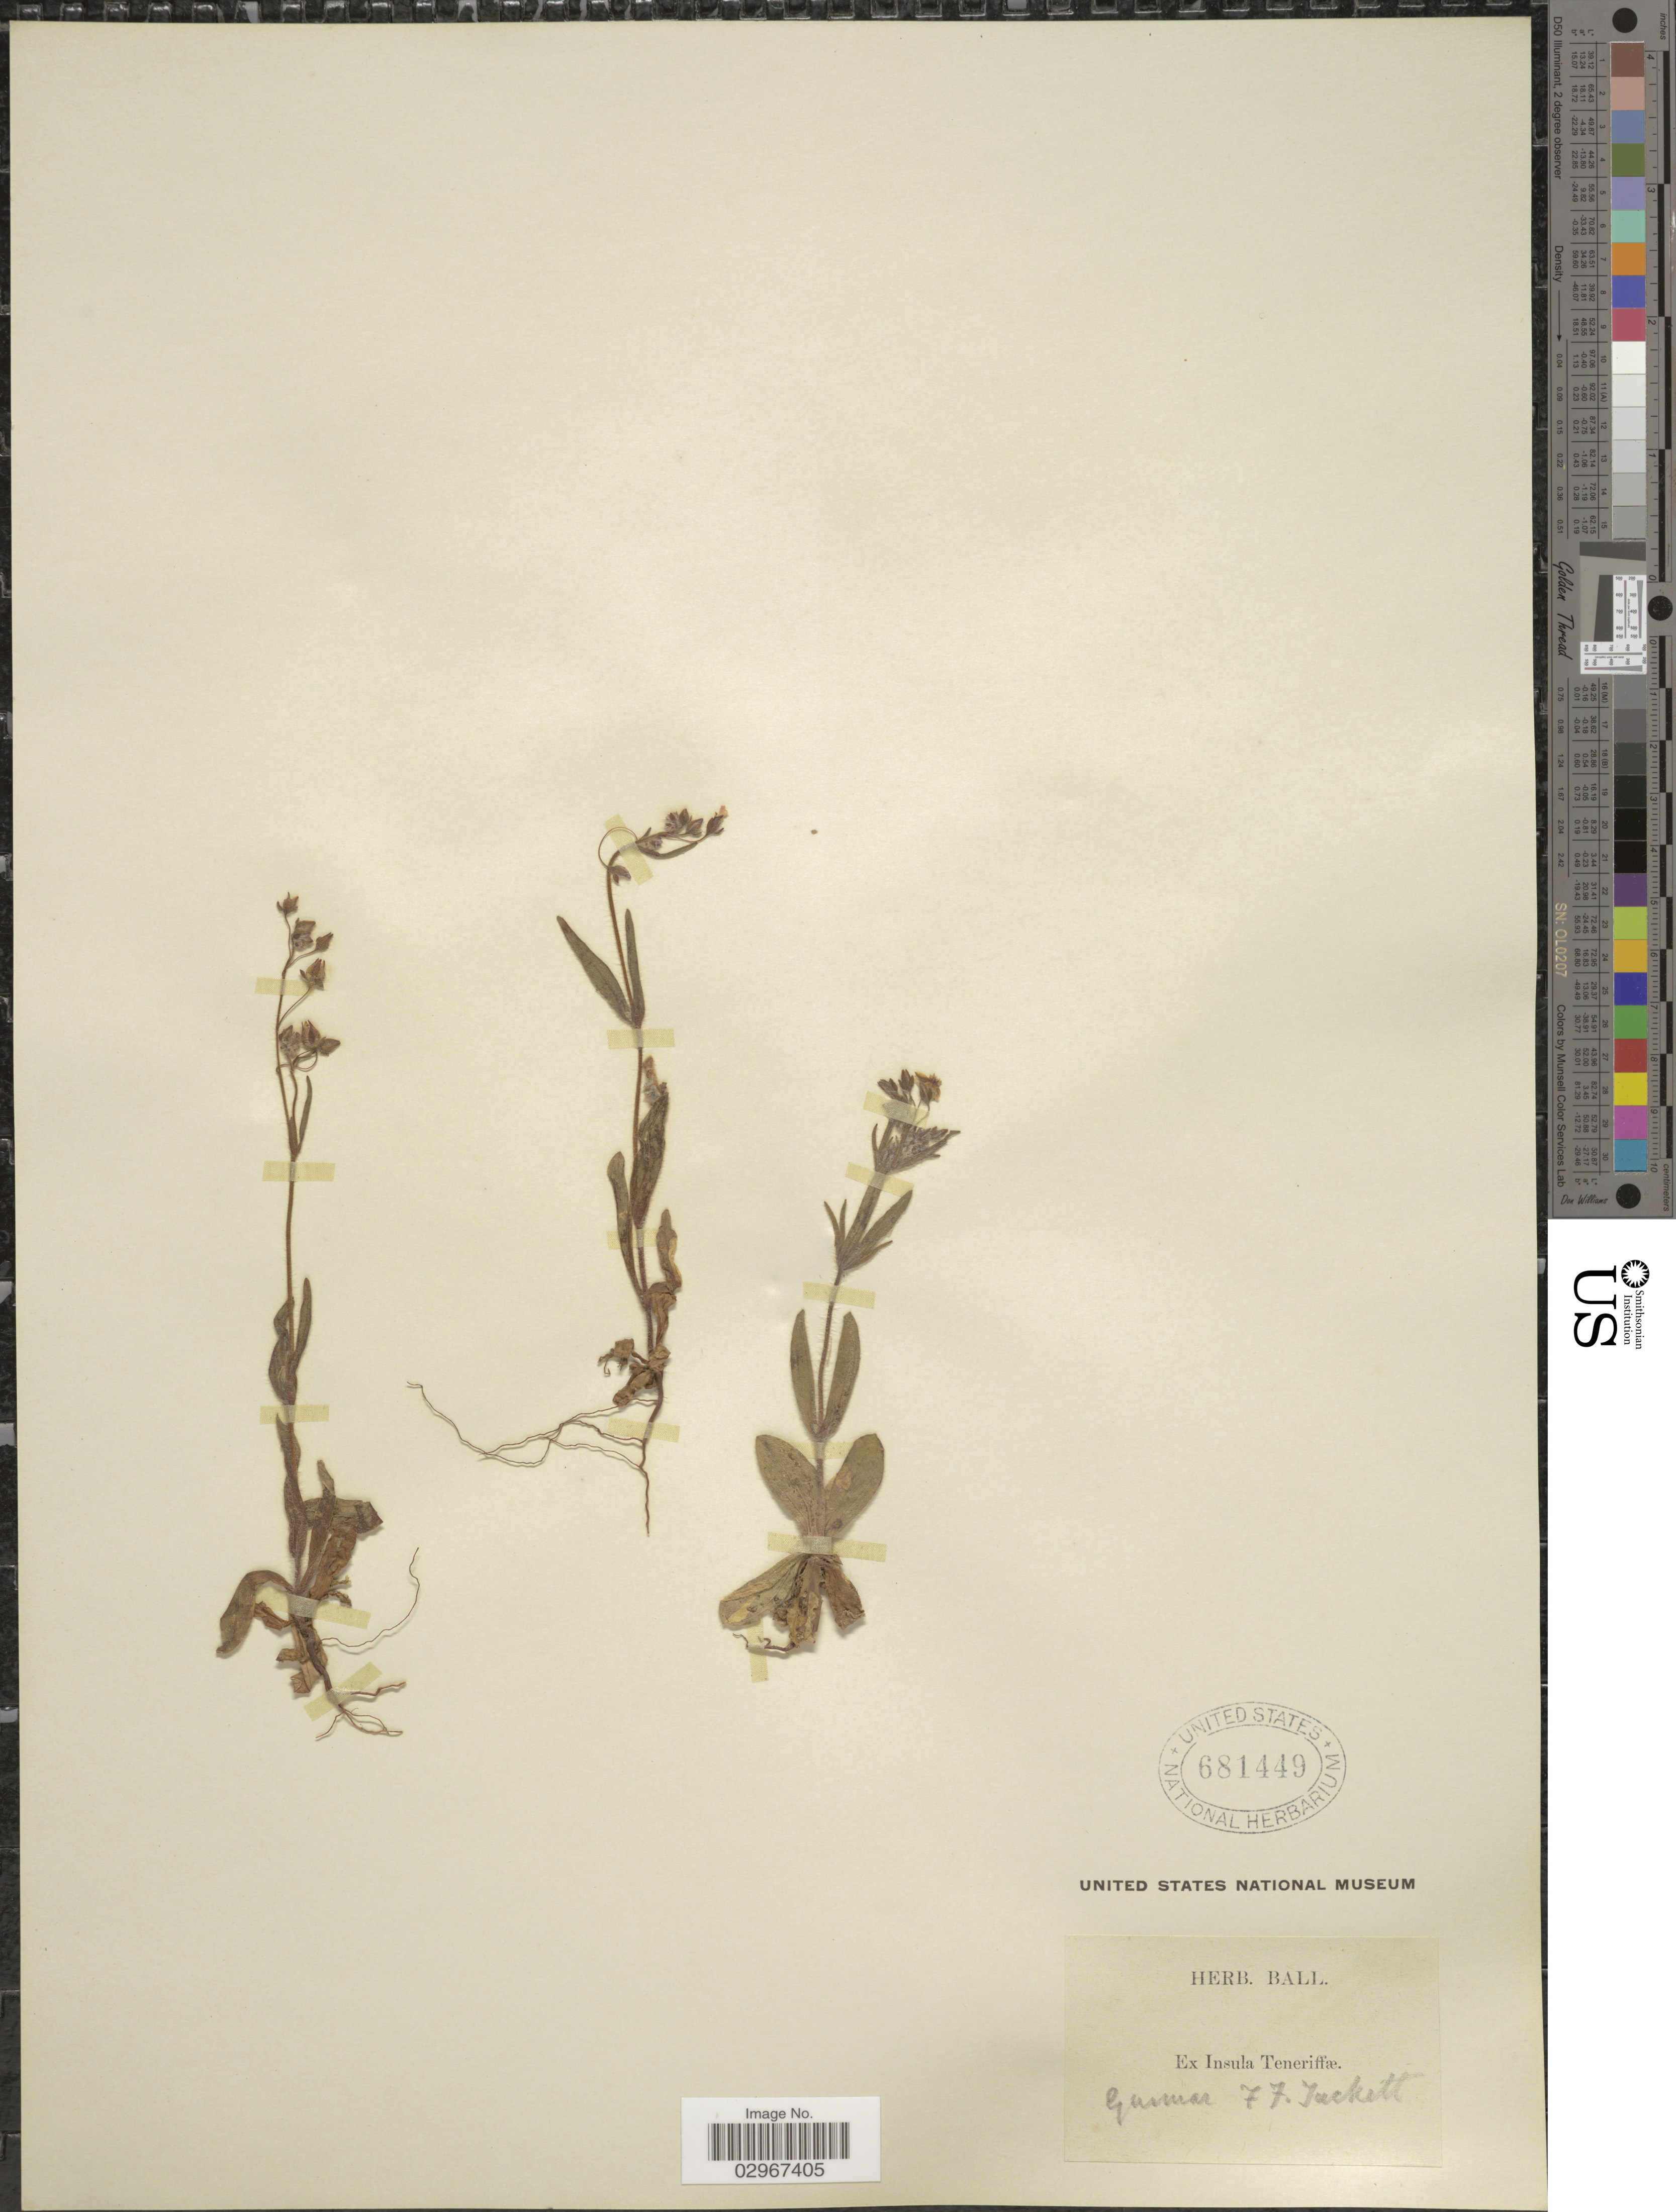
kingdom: Plantae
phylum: Tracheophyta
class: Magnoliopsida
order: Malvales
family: Cistaceae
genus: Helianthemum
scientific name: Helianthemum sp.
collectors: Tuckett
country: Spain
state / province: Canarias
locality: Ex Insula Teneriffæ. Guimar.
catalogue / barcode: US 681449